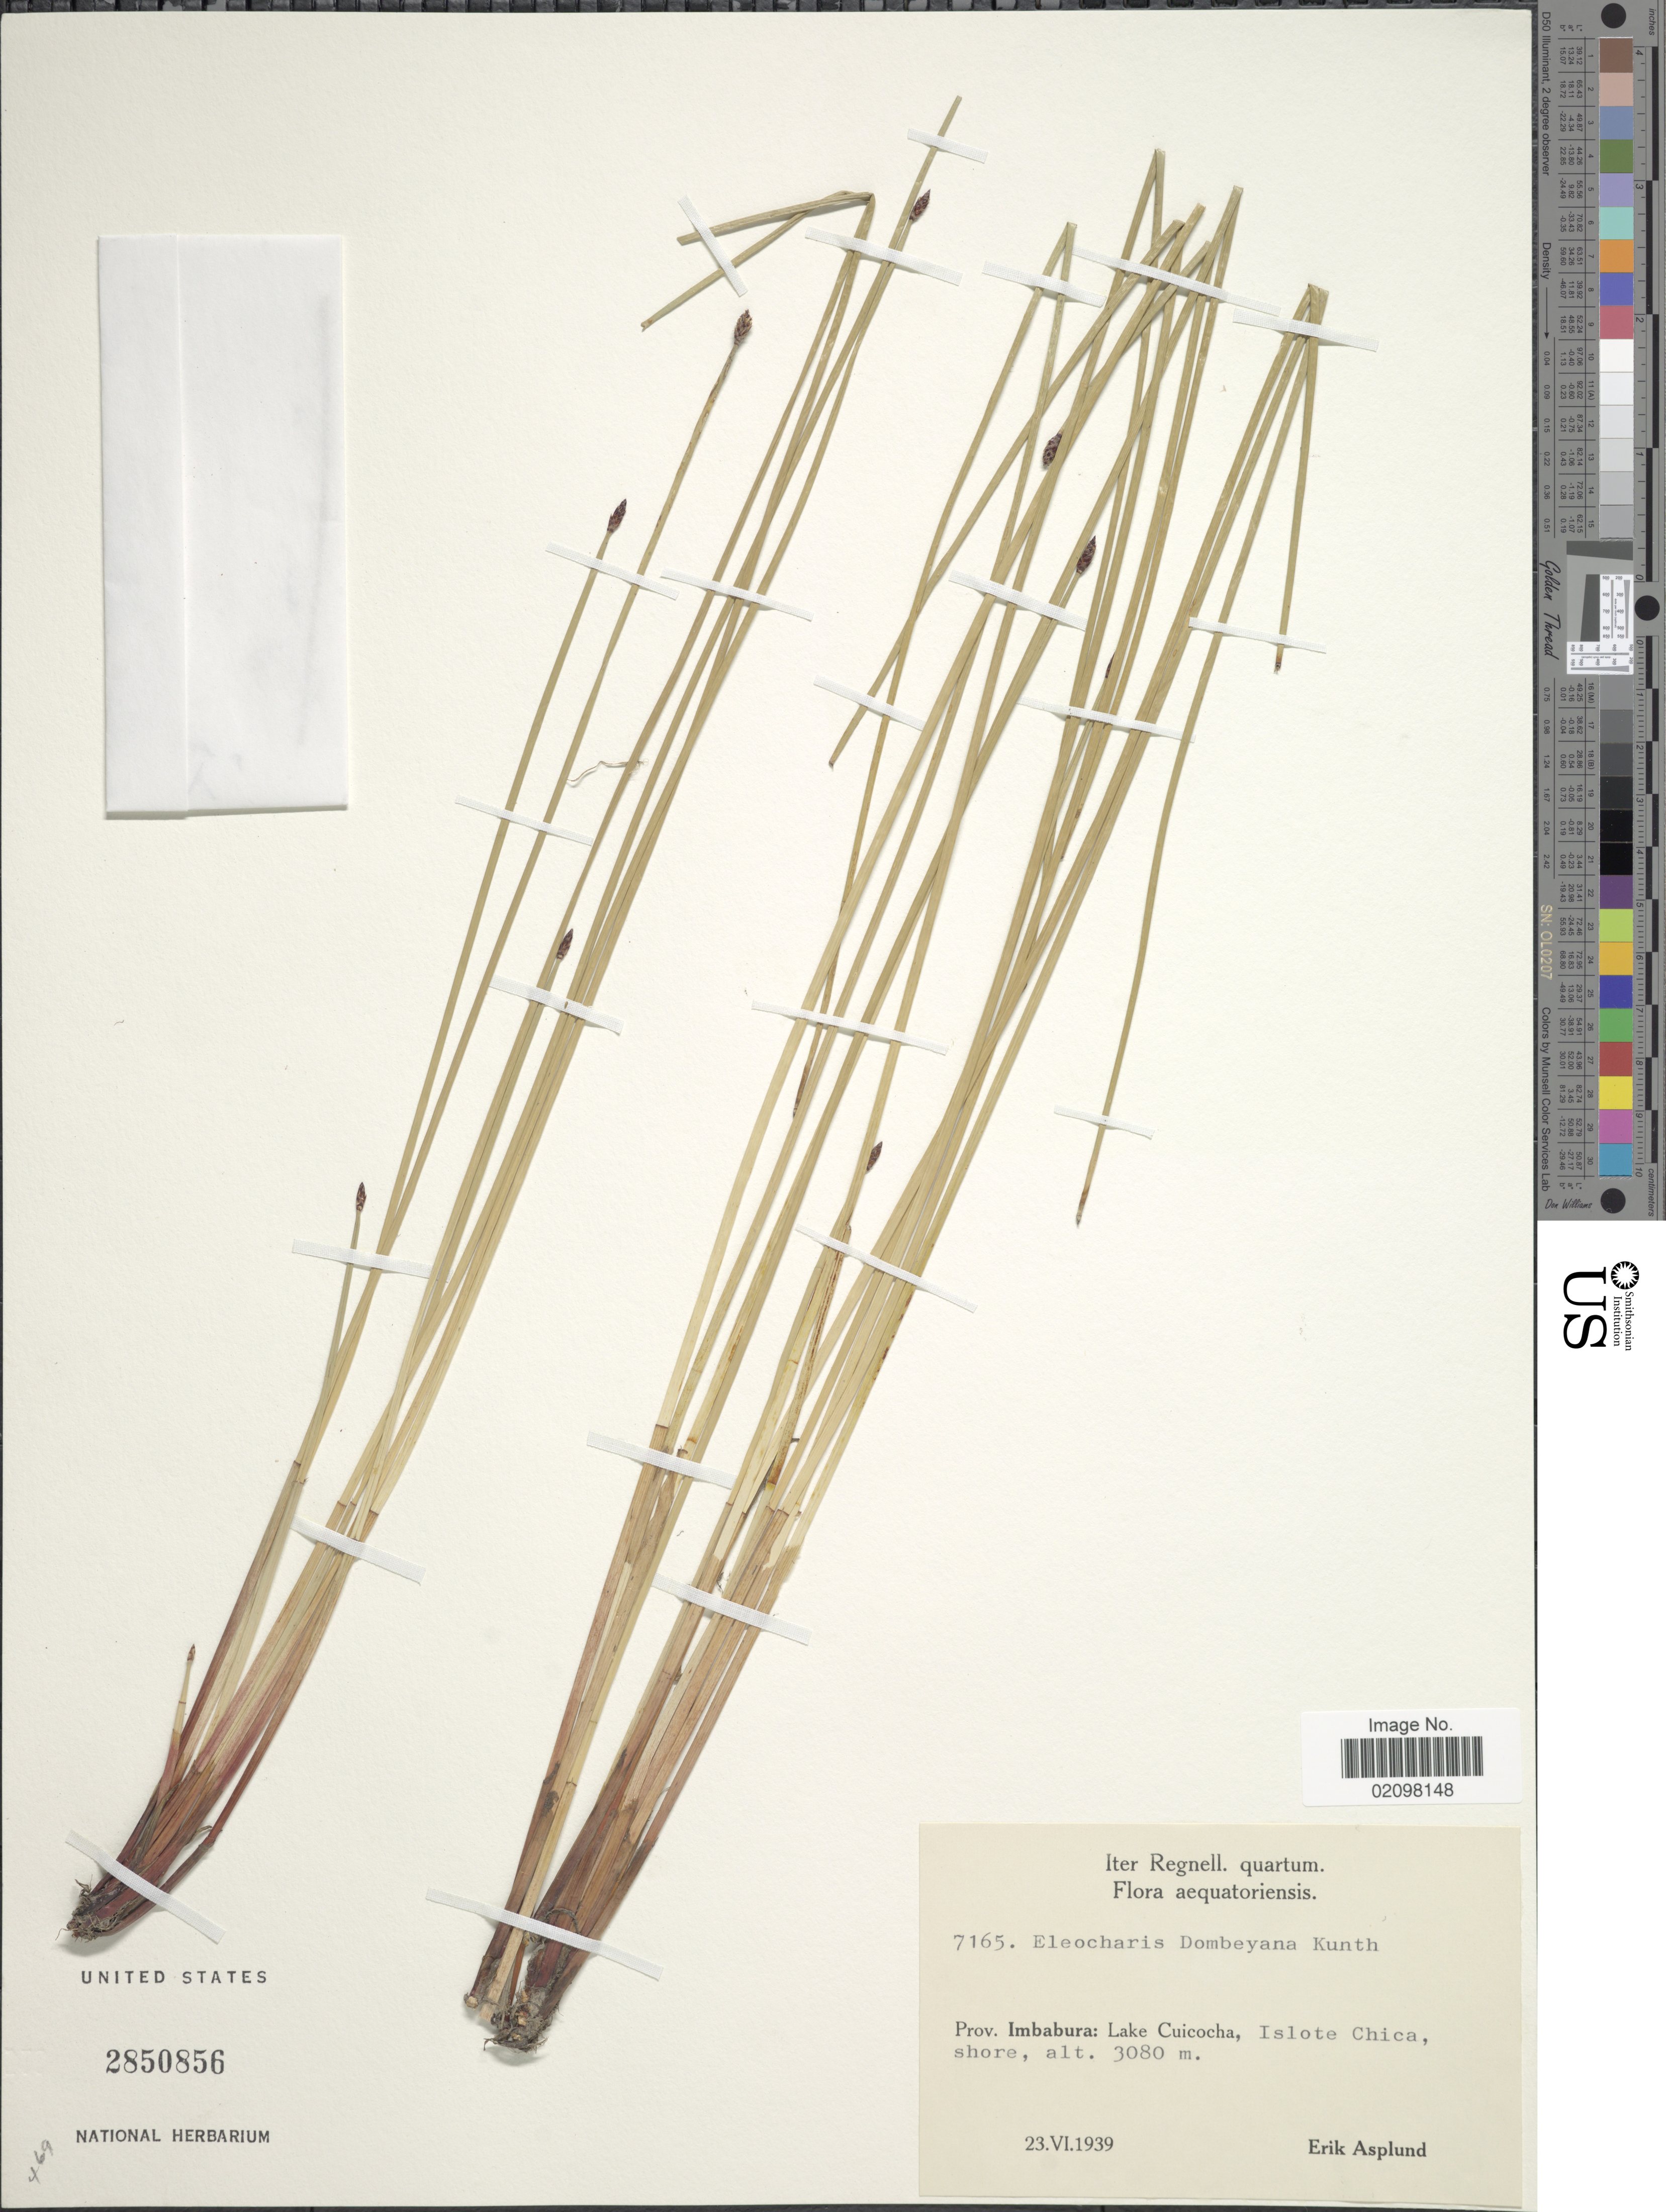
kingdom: Plantae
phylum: Tracheophyta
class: Liliopsida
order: Poales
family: Cyperaceae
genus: Eleocharis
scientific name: Eleocharis dombeyana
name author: Kunth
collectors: E. Asplund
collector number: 7165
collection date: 1939-06-23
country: Ecuador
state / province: Imbabura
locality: Lake Cuicocha, Islote Chica, shore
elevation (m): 3080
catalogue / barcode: US 2850856